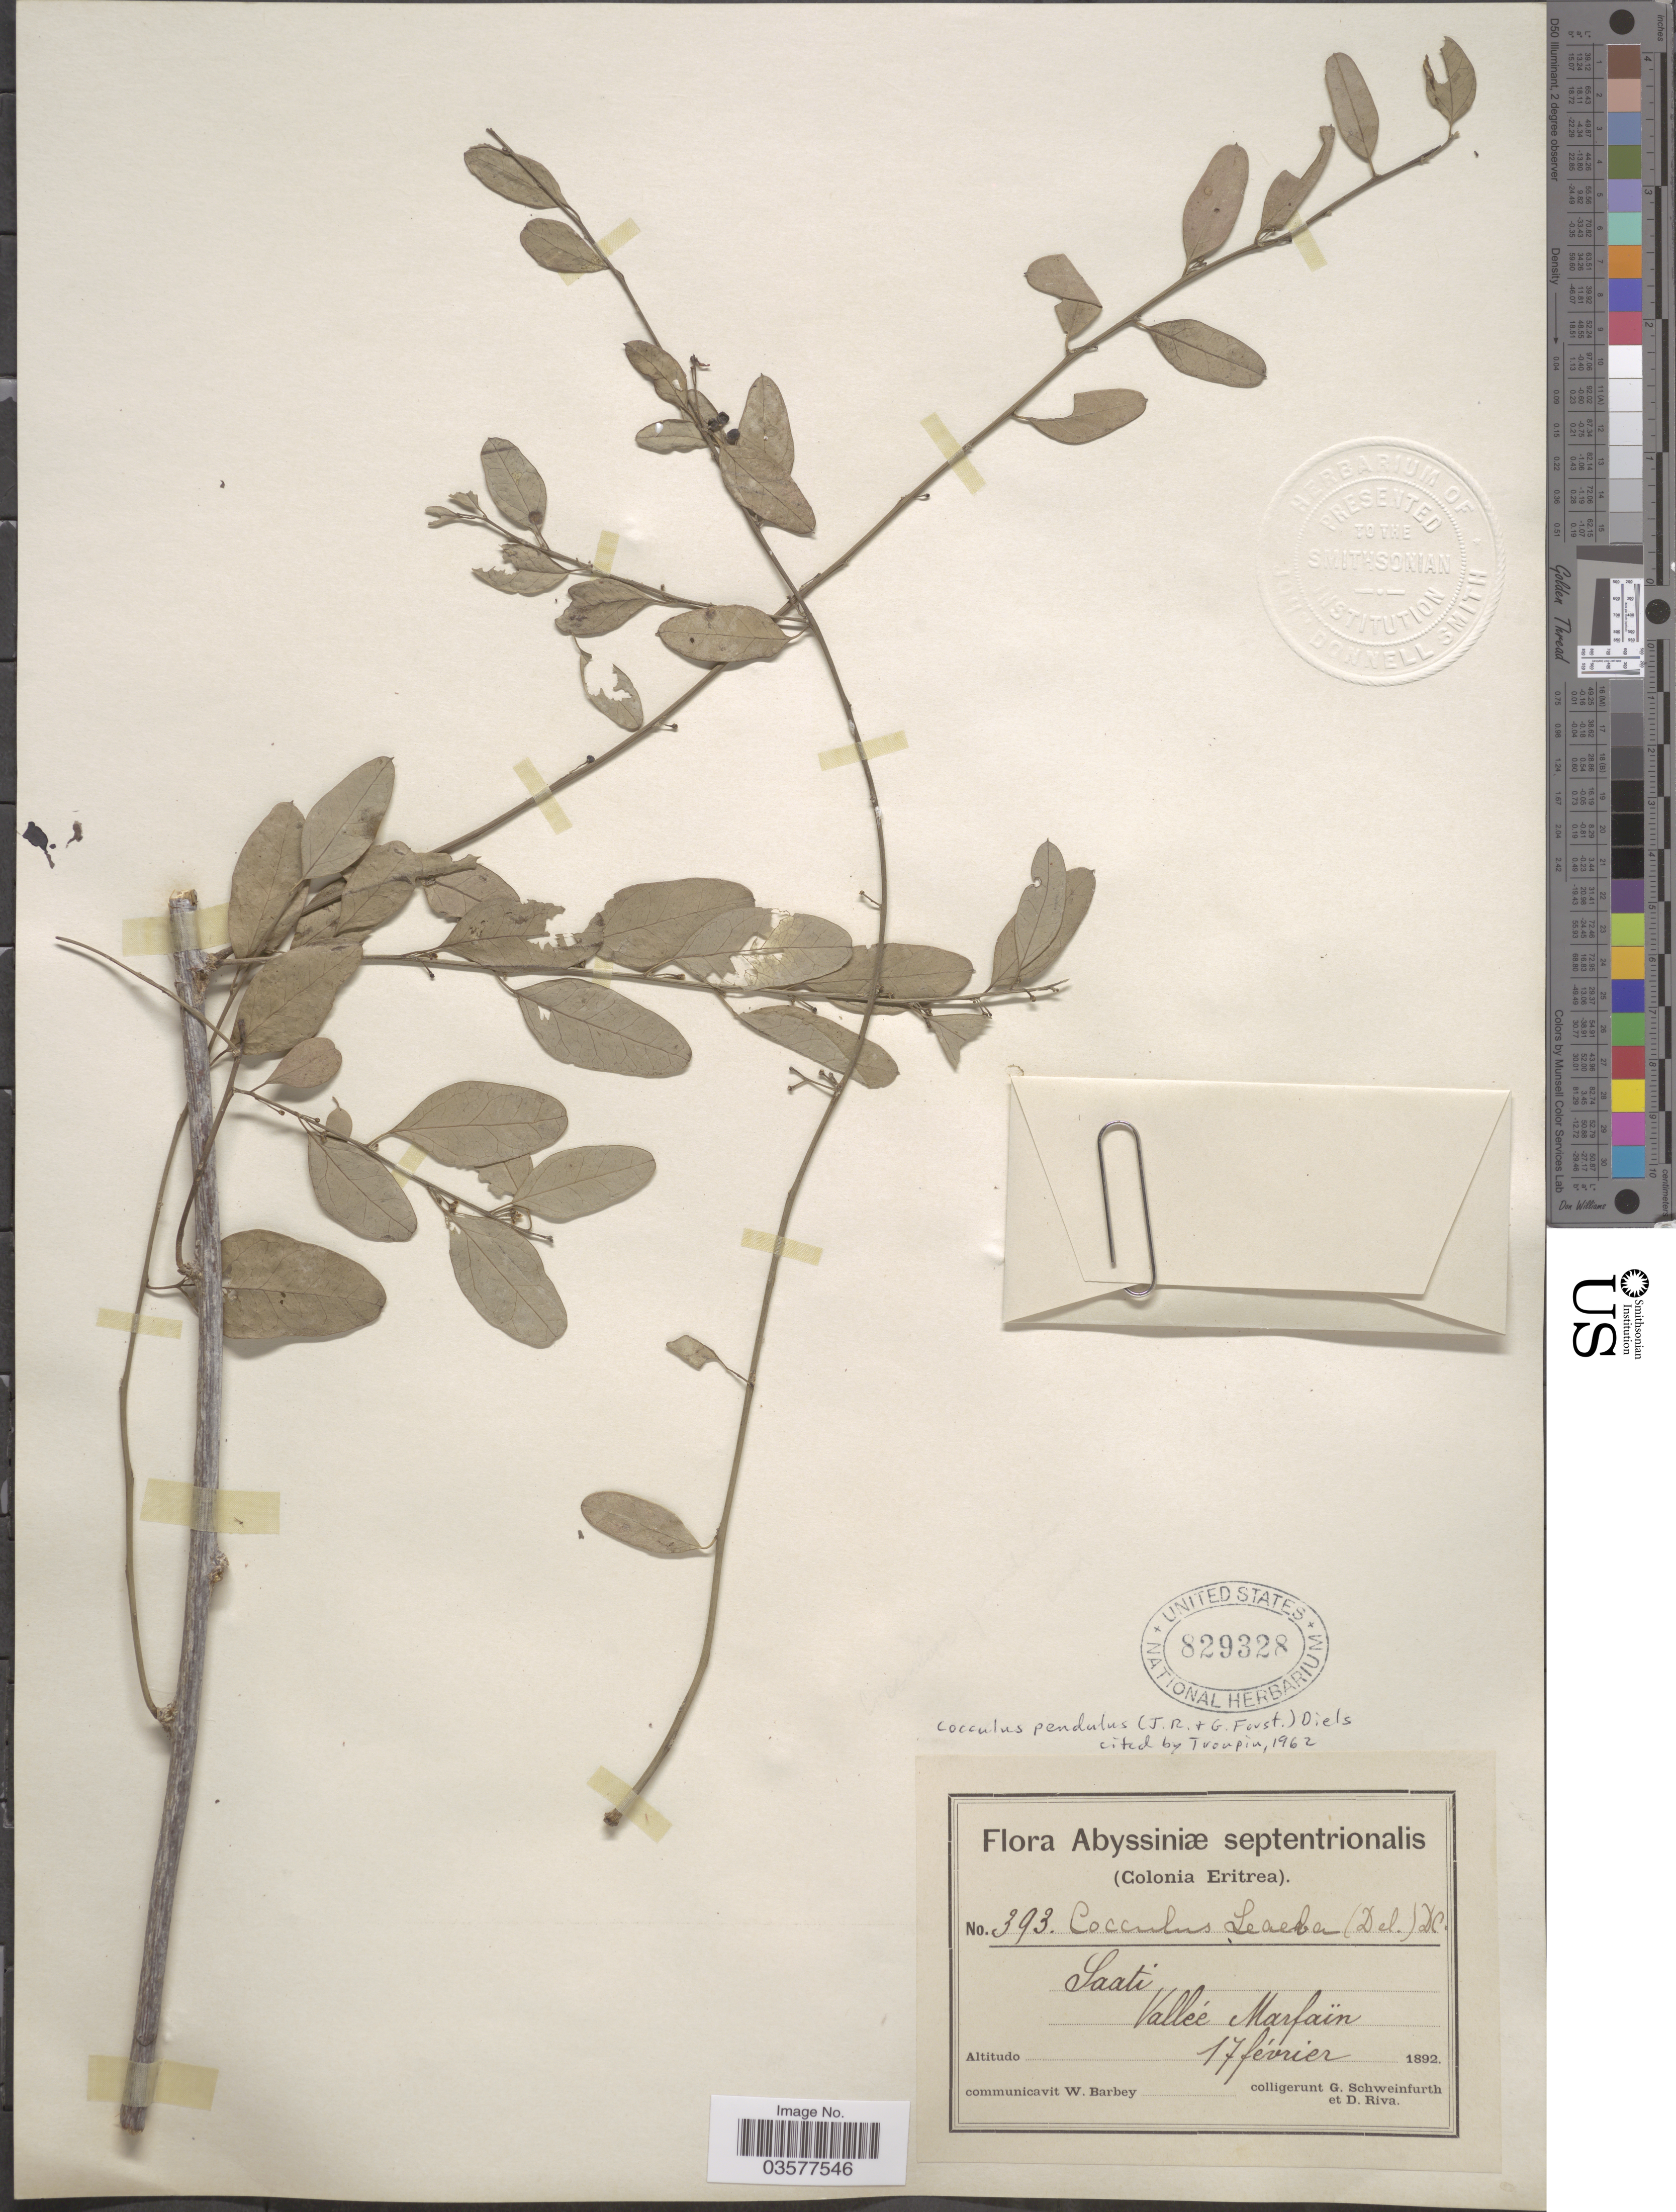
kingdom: Plantae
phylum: Tracheophyta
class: Magnoliopsida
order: Ranunculales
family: Menispermaceae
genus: Cocculus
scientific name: Cocculus pendulus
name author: (J.R. Forst. & G. Forst.) Diels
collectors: G. A. Schweinfurth (herbarium) & D. Riva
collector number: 393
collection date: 1892-02-17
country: Eritrea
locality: Abyssiniæ septentrionalis. Saati Vallée Marfaïn.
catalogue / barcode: US 829328